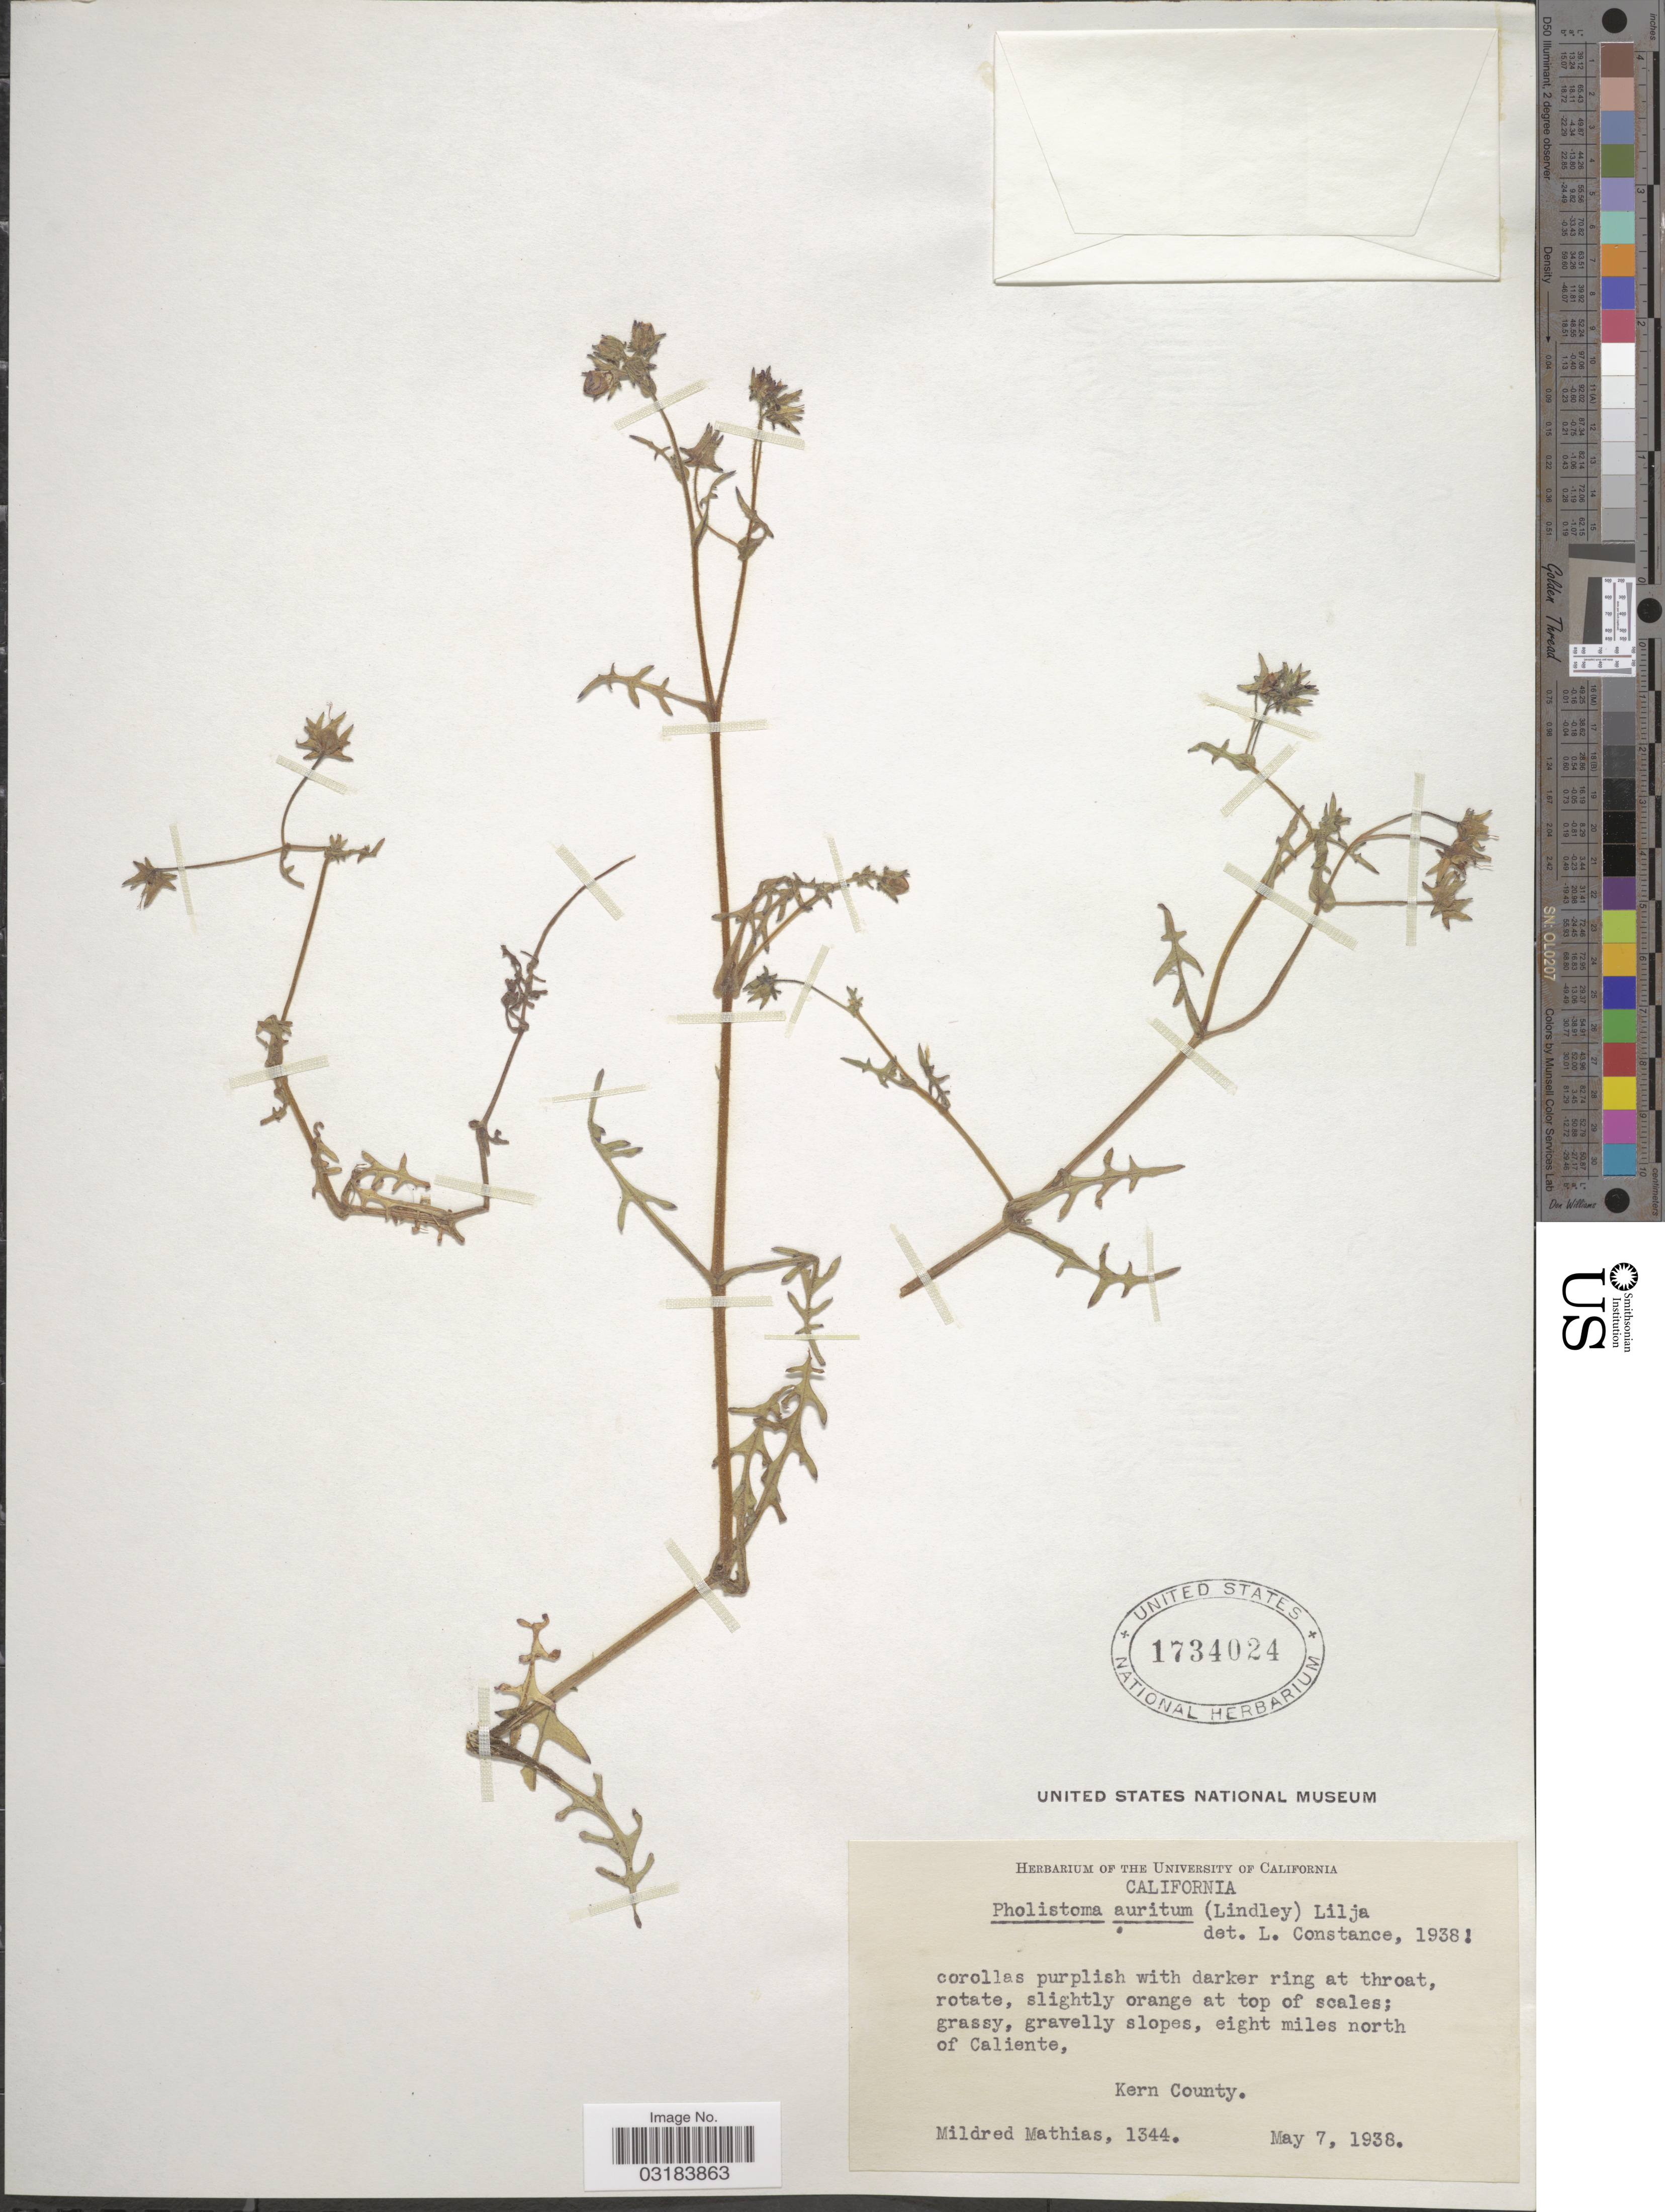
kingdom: Plantae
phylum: Tracheophyta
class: Magnoliopsida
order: Boraginales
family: Hydrophyllaceae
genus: Pholistoma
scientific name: Pholistoma auritum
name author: (Lindl.) Lilja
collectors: M. E. Mathias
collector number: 1344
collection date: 1938-05-07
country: United States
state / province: California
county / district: Kern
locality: Eight miles north of Caliente, Kern County.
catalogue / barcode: US 1734024